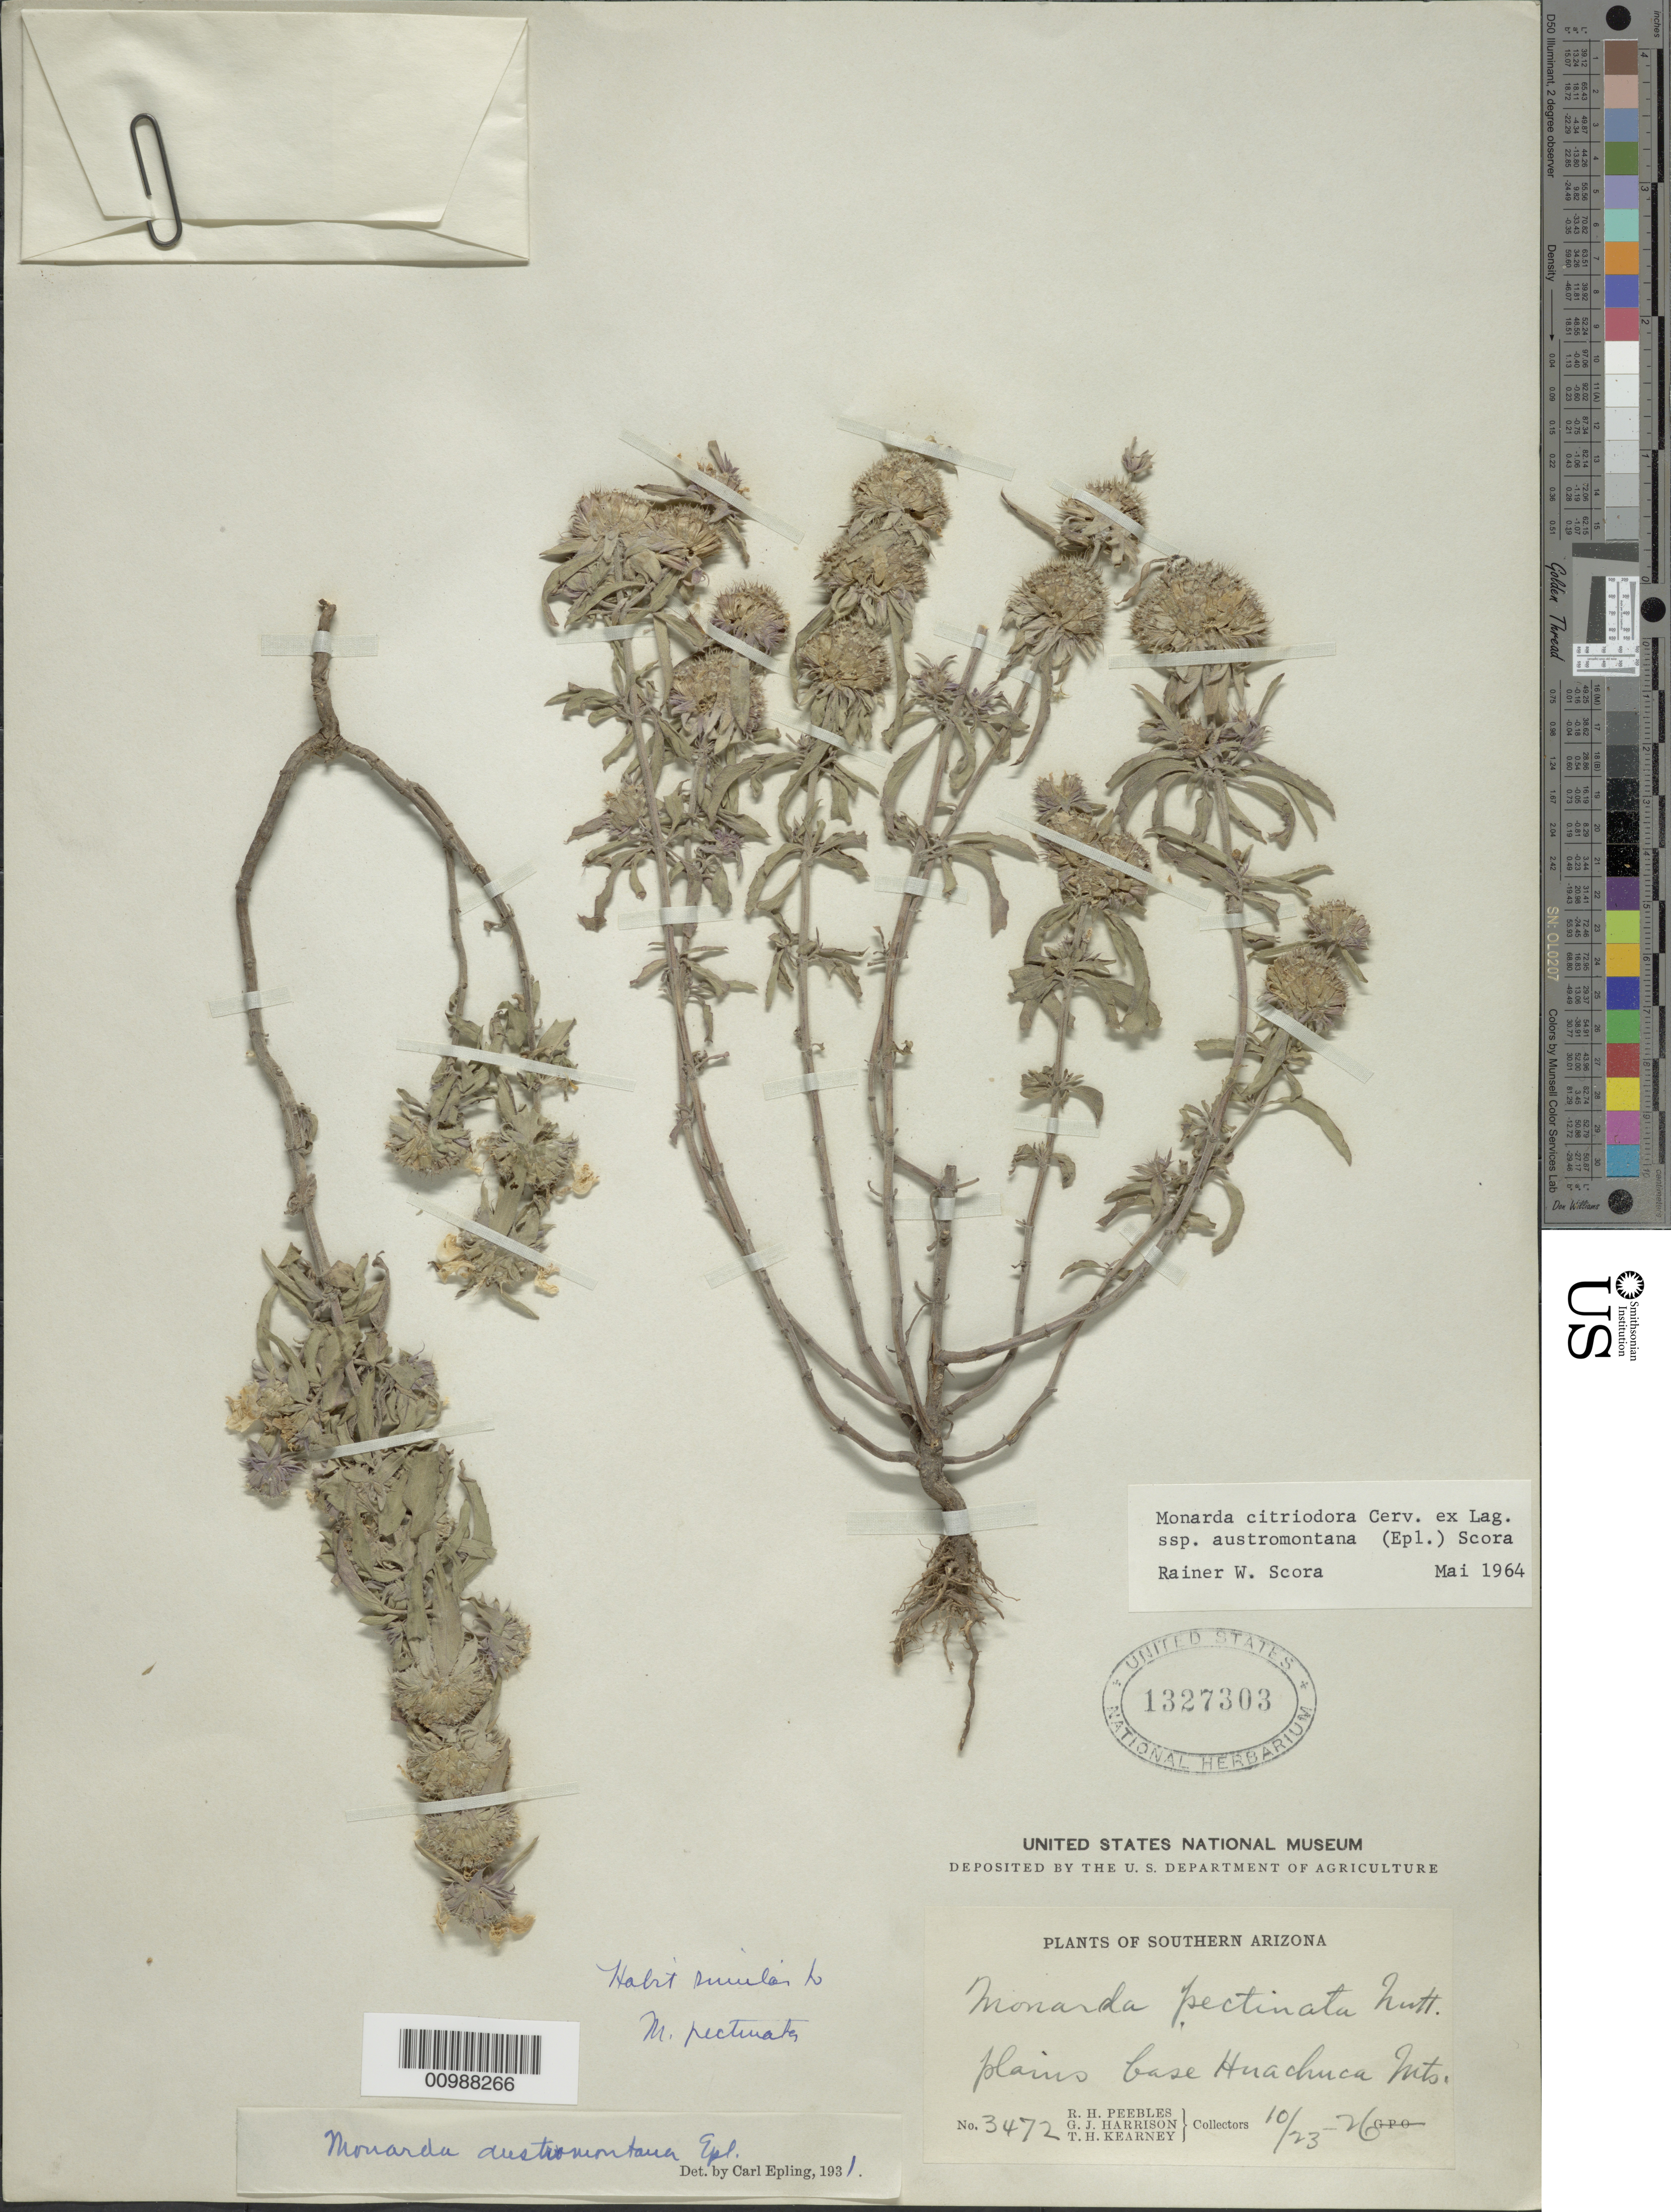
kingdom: Plantae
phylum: Tracheophyta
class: Magnoliopsida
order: Lamiales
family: Lamiaceae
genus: Monarda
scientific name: Monarda citriodora subsp. austromontana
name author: (Epling) Scora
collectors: R. H. Peebles & G. J. Harrison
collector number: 3472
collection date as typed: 23 Oct 1926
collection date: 1926-10-23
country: United States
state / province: Arizona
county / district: Cochise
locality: Plains at the base of the Huachuca Mountains.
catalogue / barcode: US 1327303